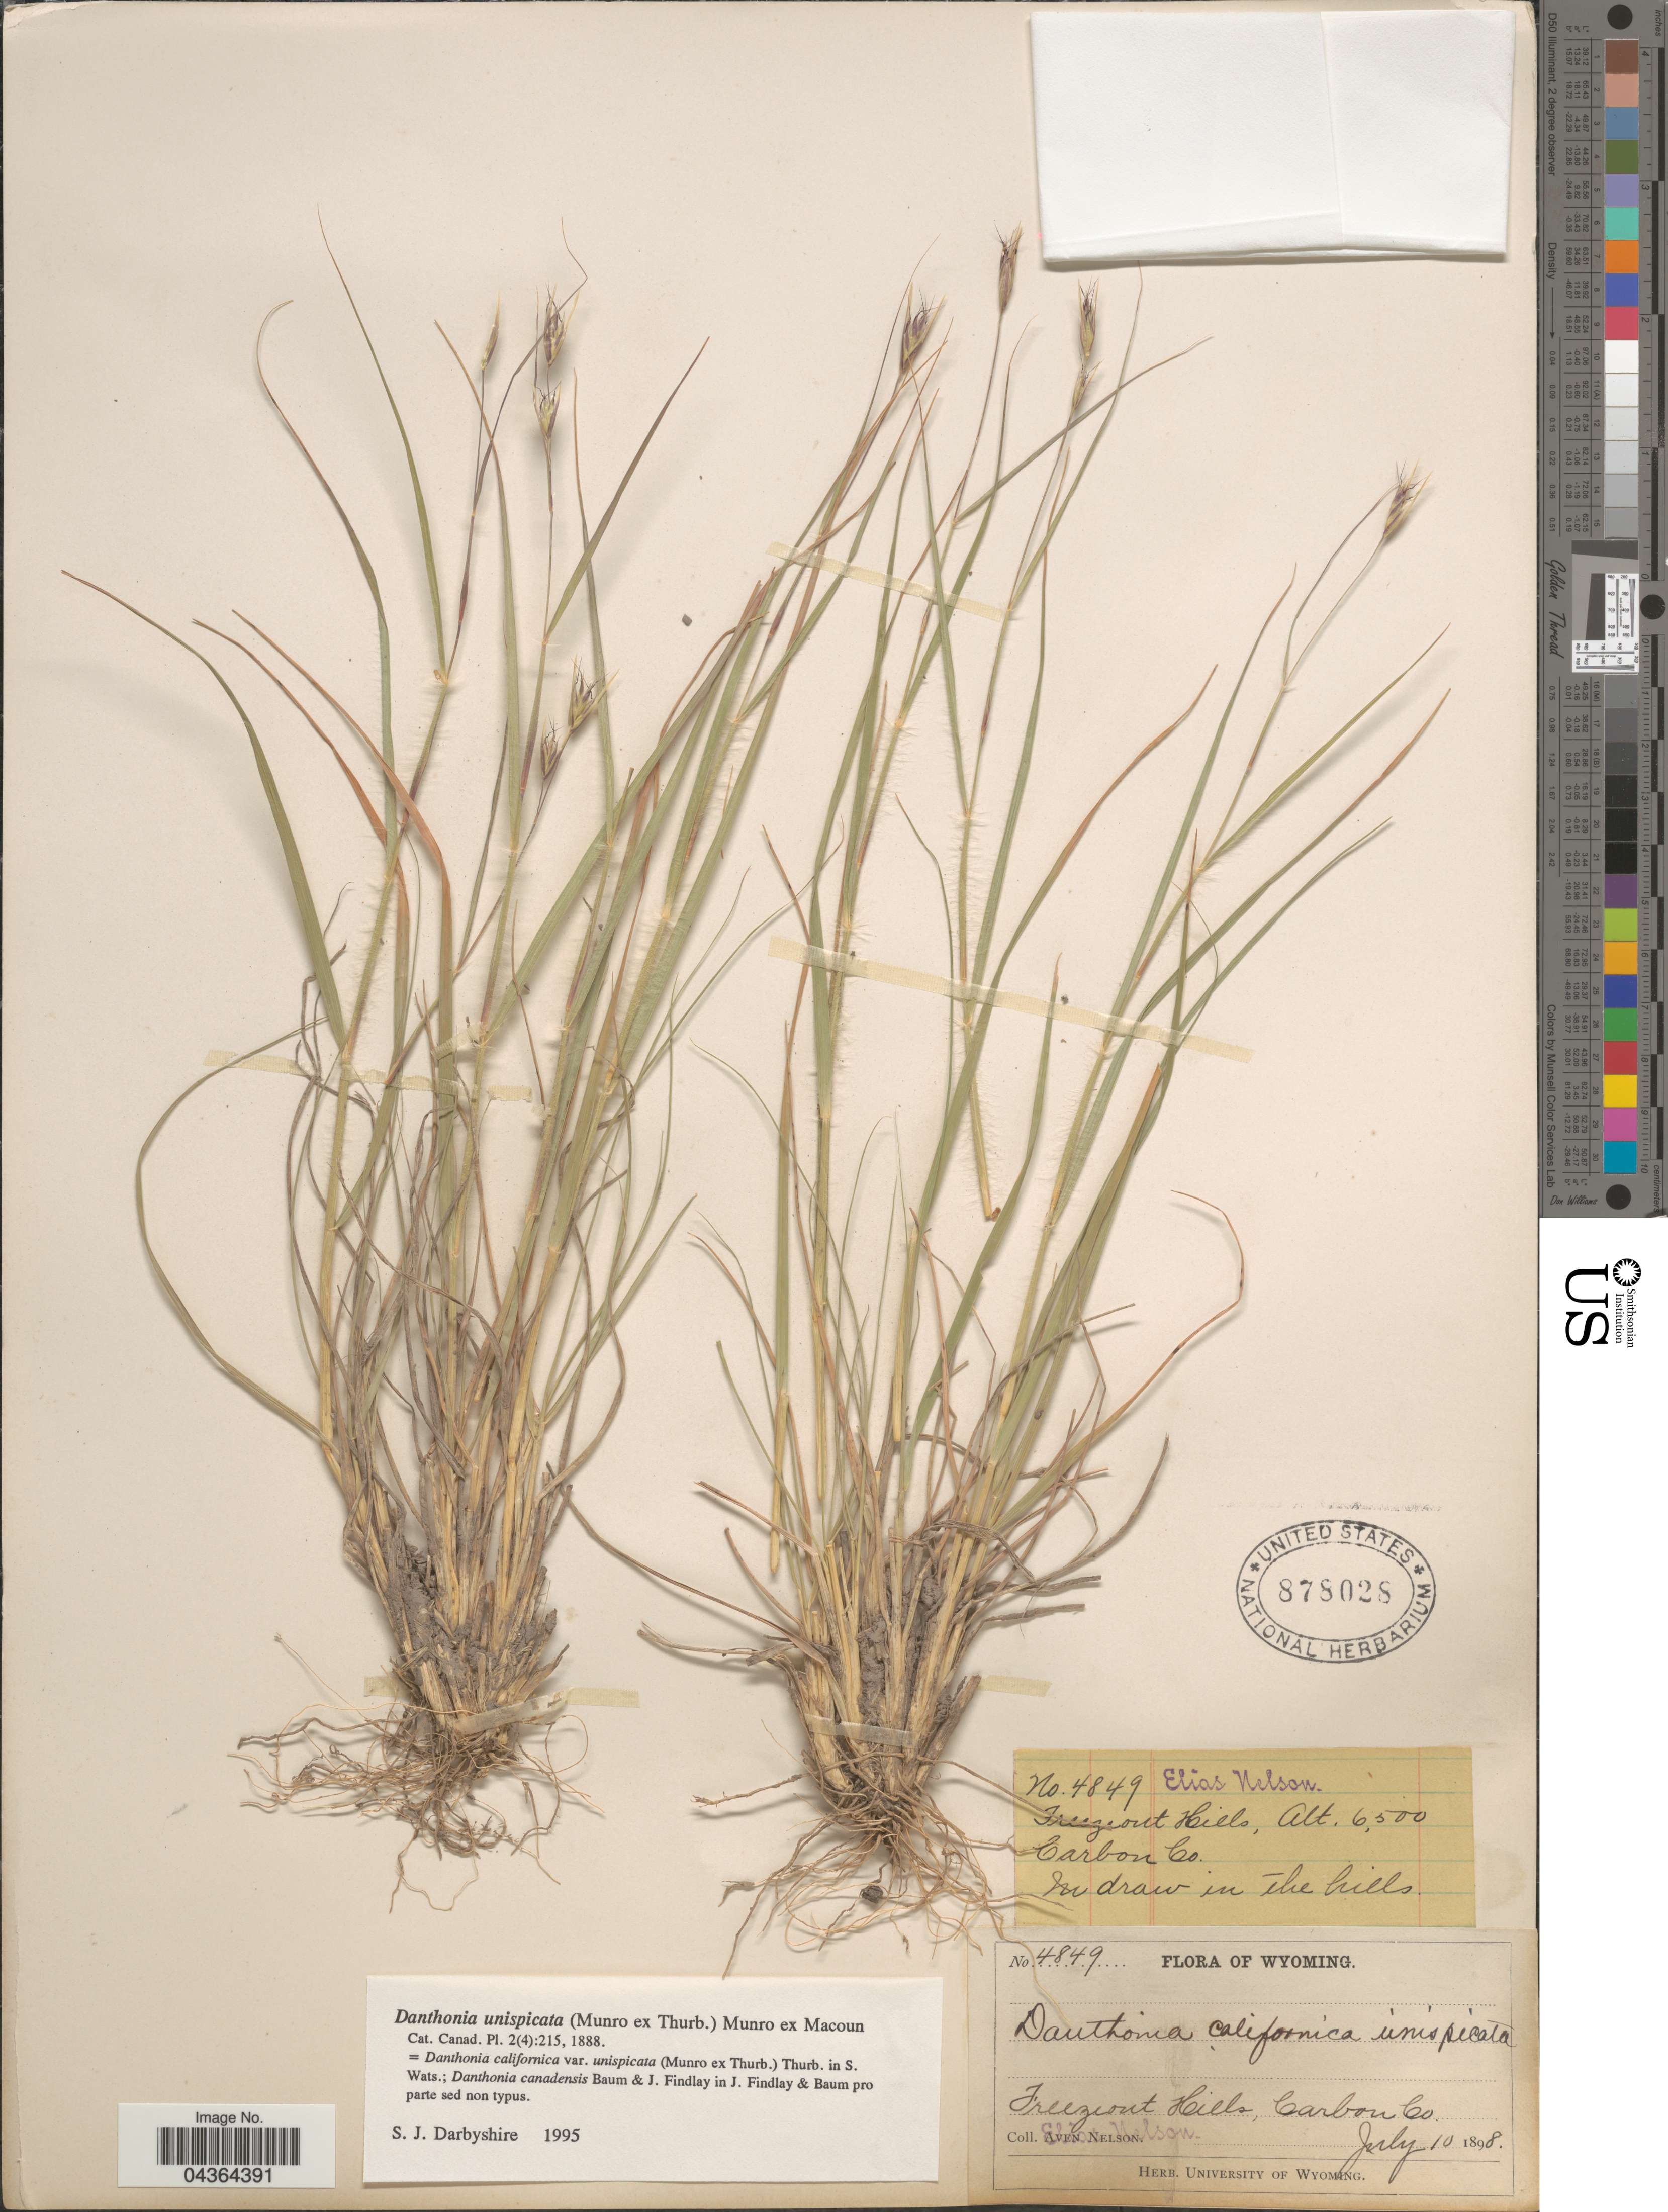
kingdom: Plantae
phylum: Tracheophyta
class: Liliopsida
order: Poales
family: Poaceae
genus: Danthonia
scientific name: Danthonia unispicata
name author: (Thurb.) Munro ex Macoun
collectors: E. Nelson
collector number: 4849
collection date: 1898-07-10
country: United States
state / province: Wyoming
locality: Freezeout Hills, Carbon Co. In draw in the hills.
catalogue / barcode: US 878028